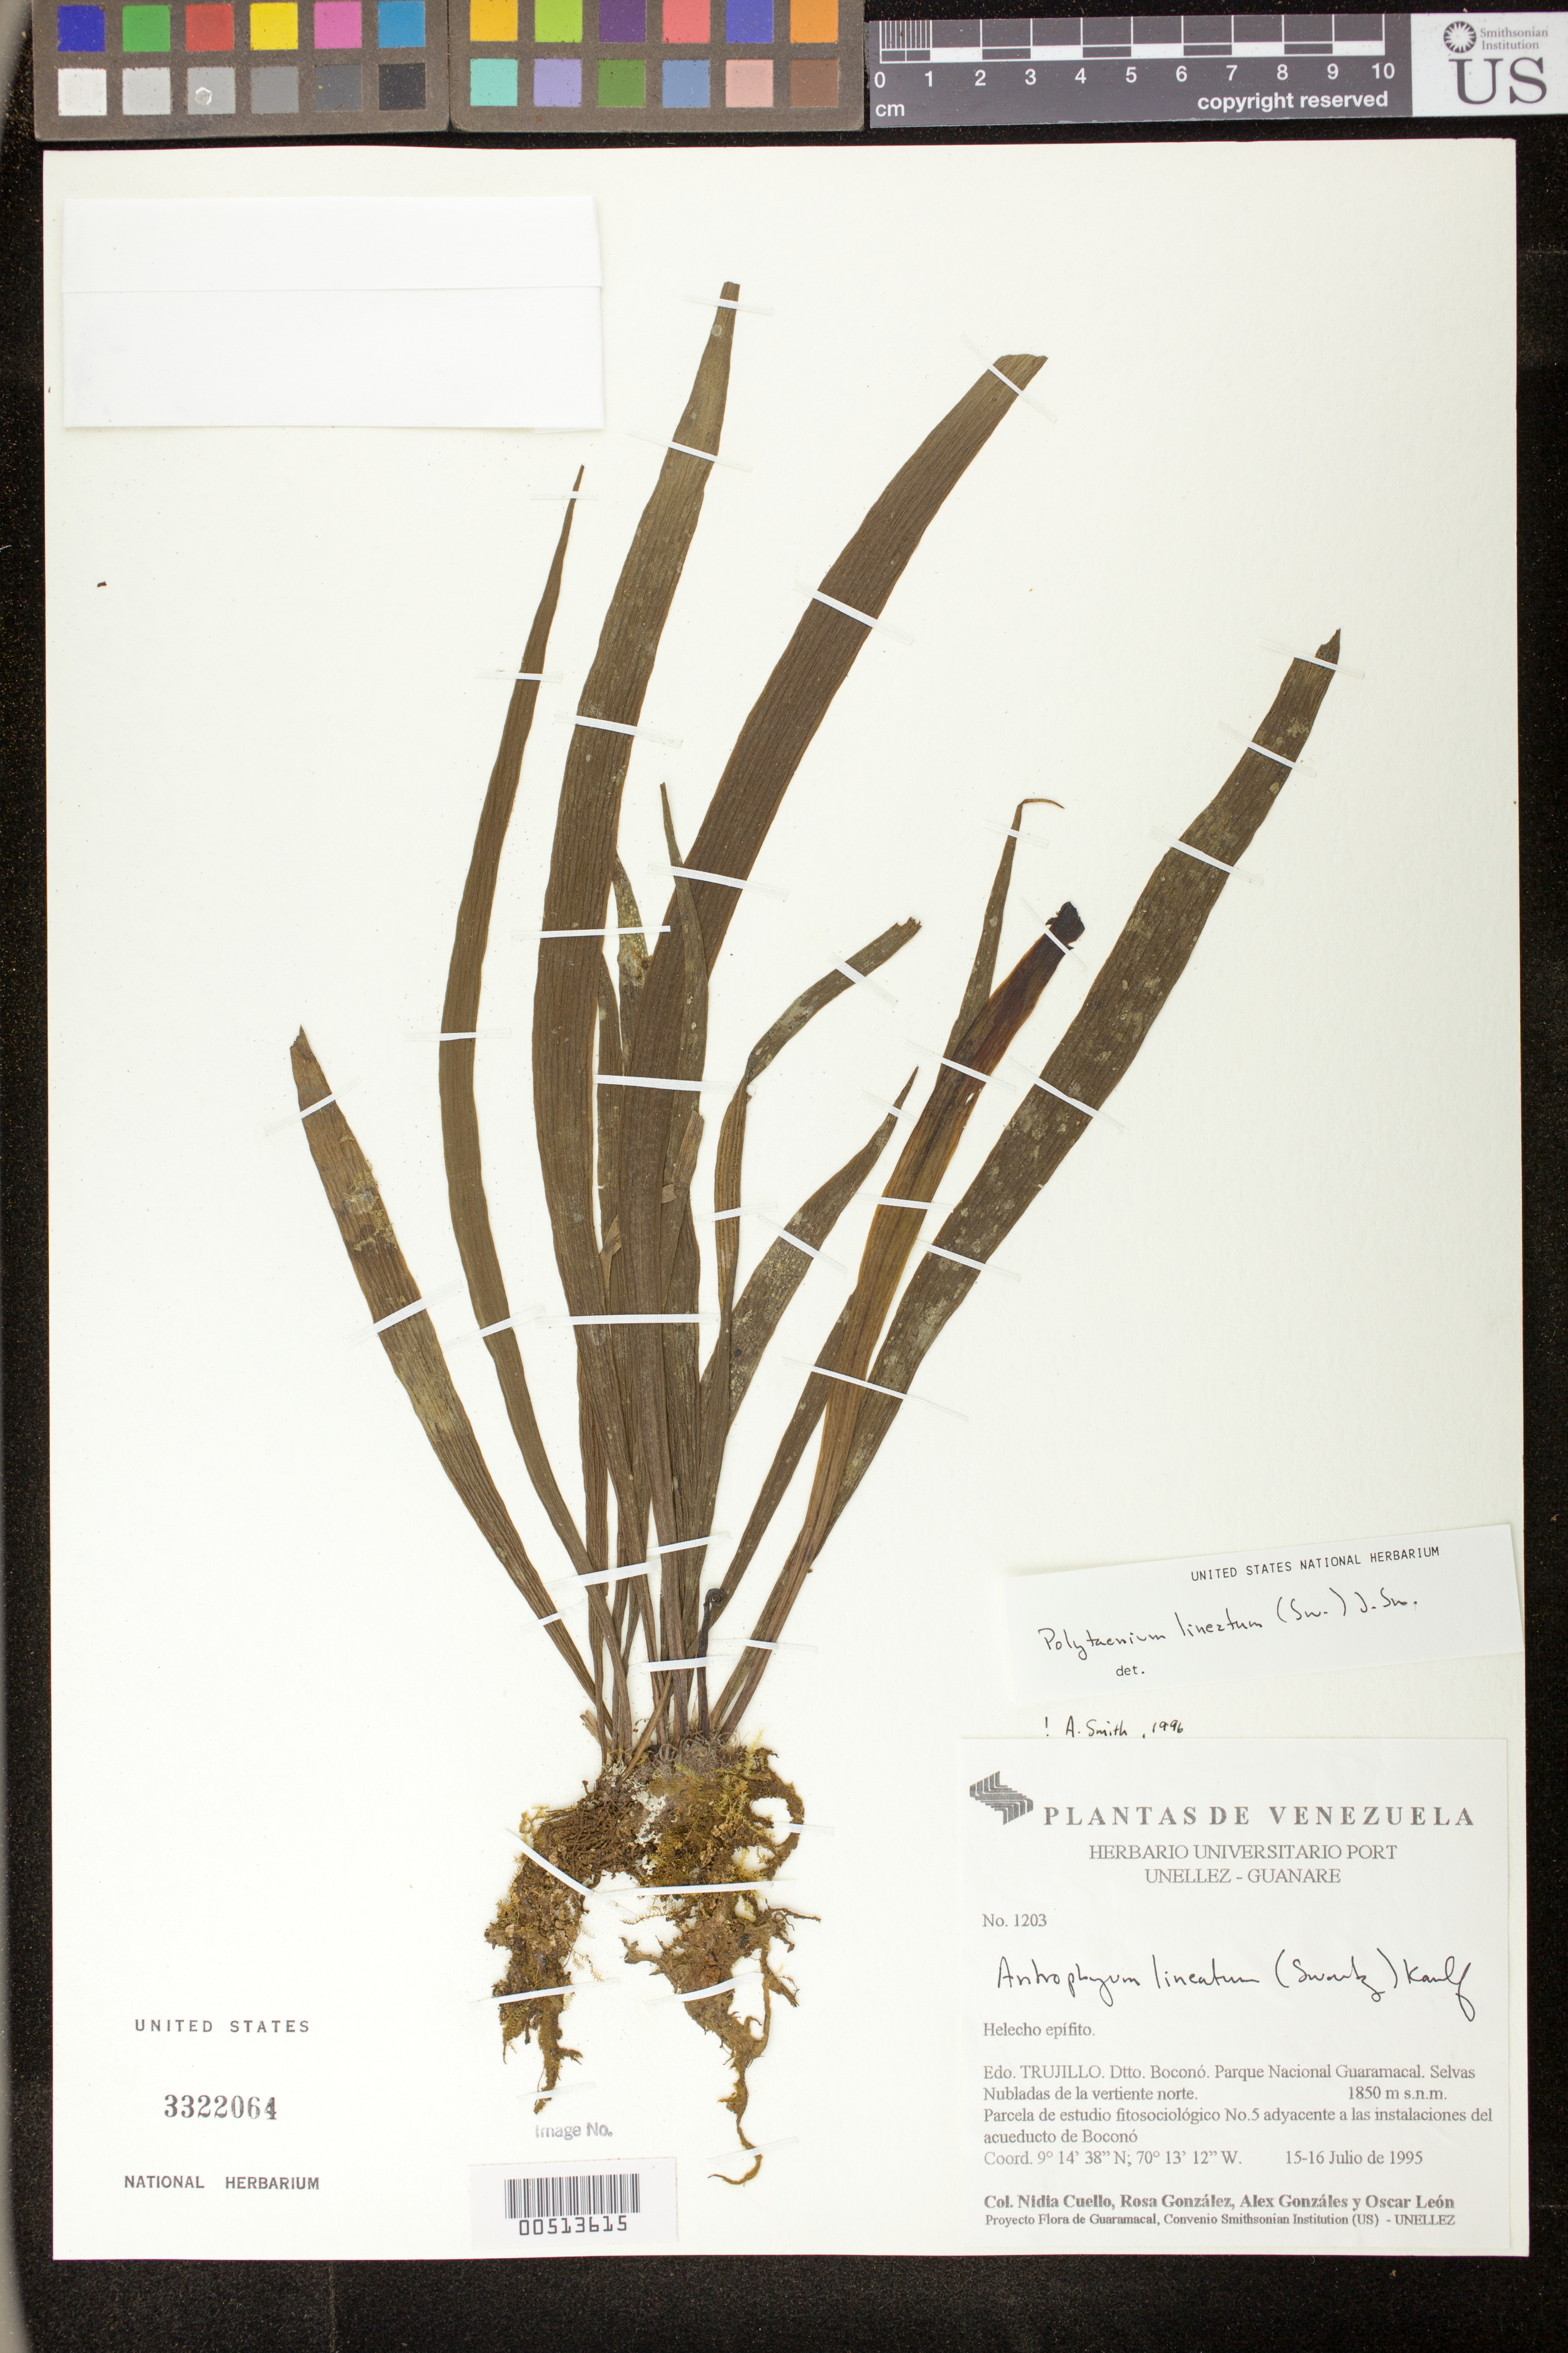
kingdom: Plantae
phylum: Tracheophyta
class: Polypodiopsida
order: Polypodiales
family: Pteridaceae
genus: Polytaenium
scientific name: Polytaenium lineatum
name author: (Sw.) Small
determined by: Smith, A.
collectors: N. L. Cuello, R. González, A. Gonzáles & O. León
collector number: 1203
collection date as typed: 15 Jul 1995 to 16 Jul 1995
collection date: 1995-07-15/1995-07-16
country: Venezuela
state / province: Trujillo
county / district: Boconó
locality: Parque Nacional Guaramacal. Vertiente N. Adyacente a las instalaciones del acueducto de Boconó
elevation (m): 1850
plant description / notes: PORT, US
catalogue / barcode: US 3322064